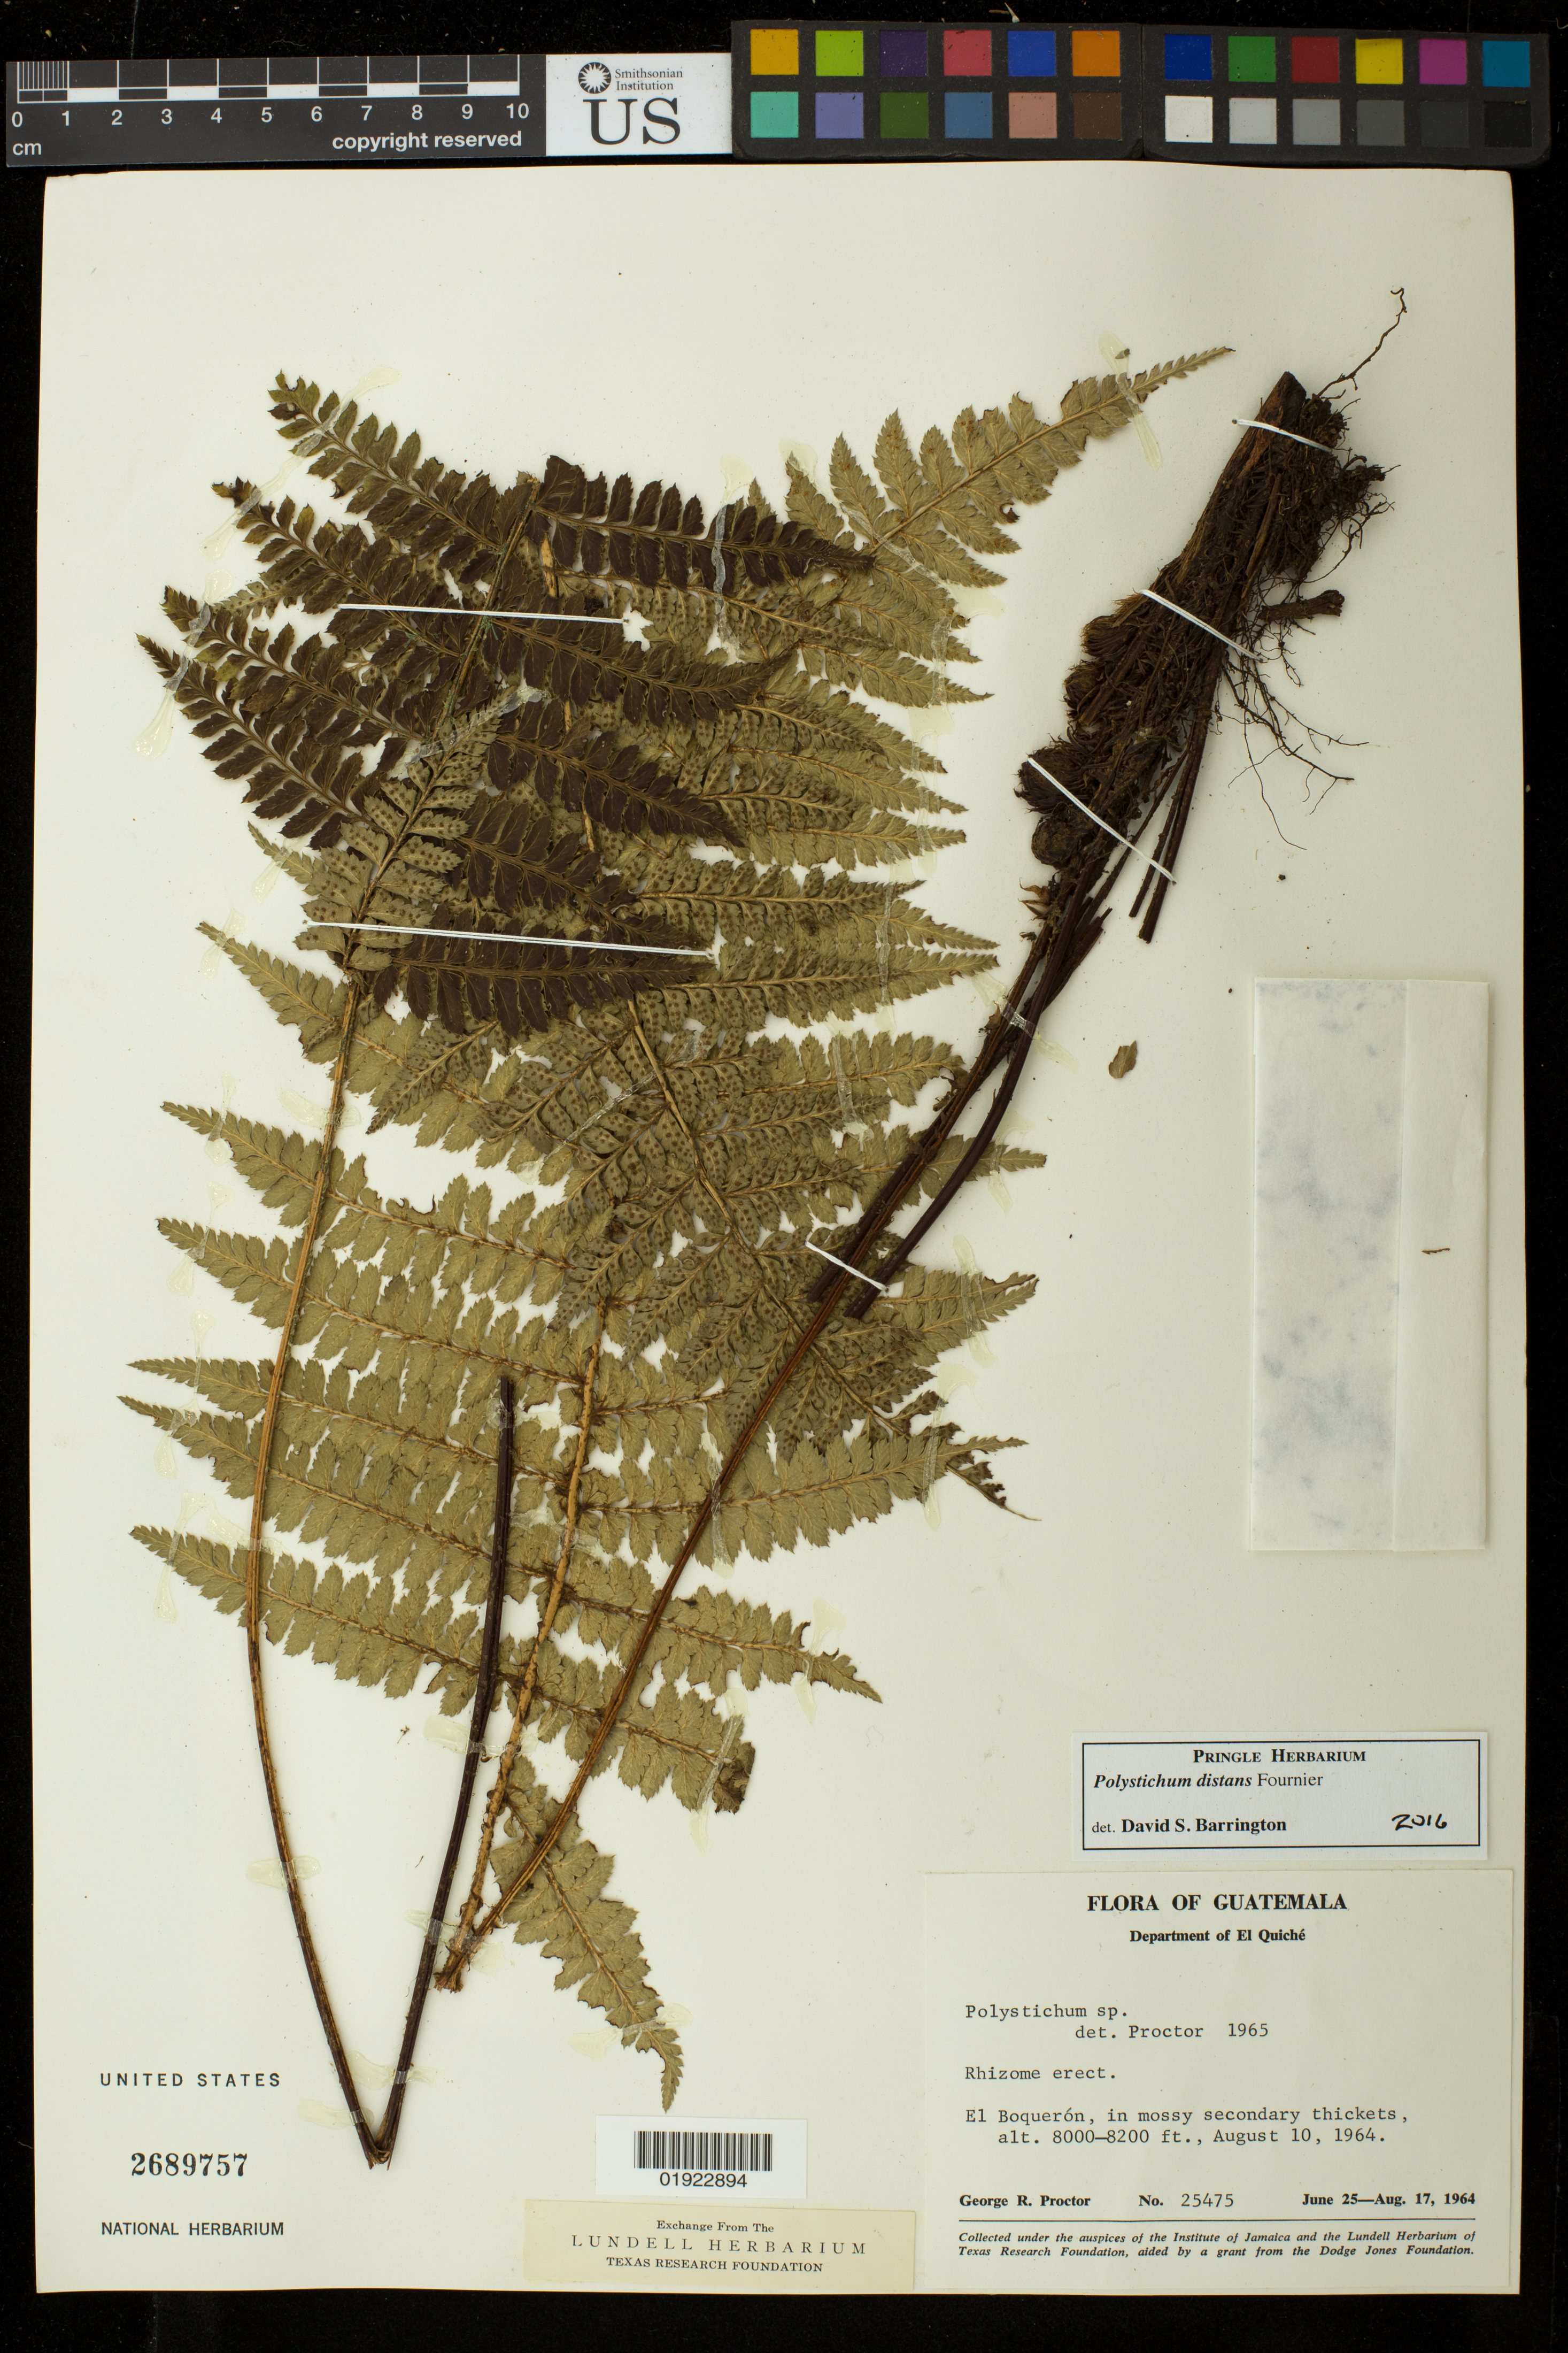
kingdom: Plantae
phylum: Tracheophyta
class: Polypodiopsida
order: Polypodiales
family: Dryopteridaceae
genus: Polystichum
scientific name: Polystichum distans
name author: E. Fourn.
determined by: Barrington, D. S., Curator (VT), University of Vermont (UNITED STATES)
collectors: G. R. Proctor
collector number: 25475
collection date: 1964-08-10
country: Guatemala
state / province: El Quiché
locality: El Boqeron.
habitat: In mossy secondary thickets.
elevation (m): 2438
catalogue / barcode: US 2689757